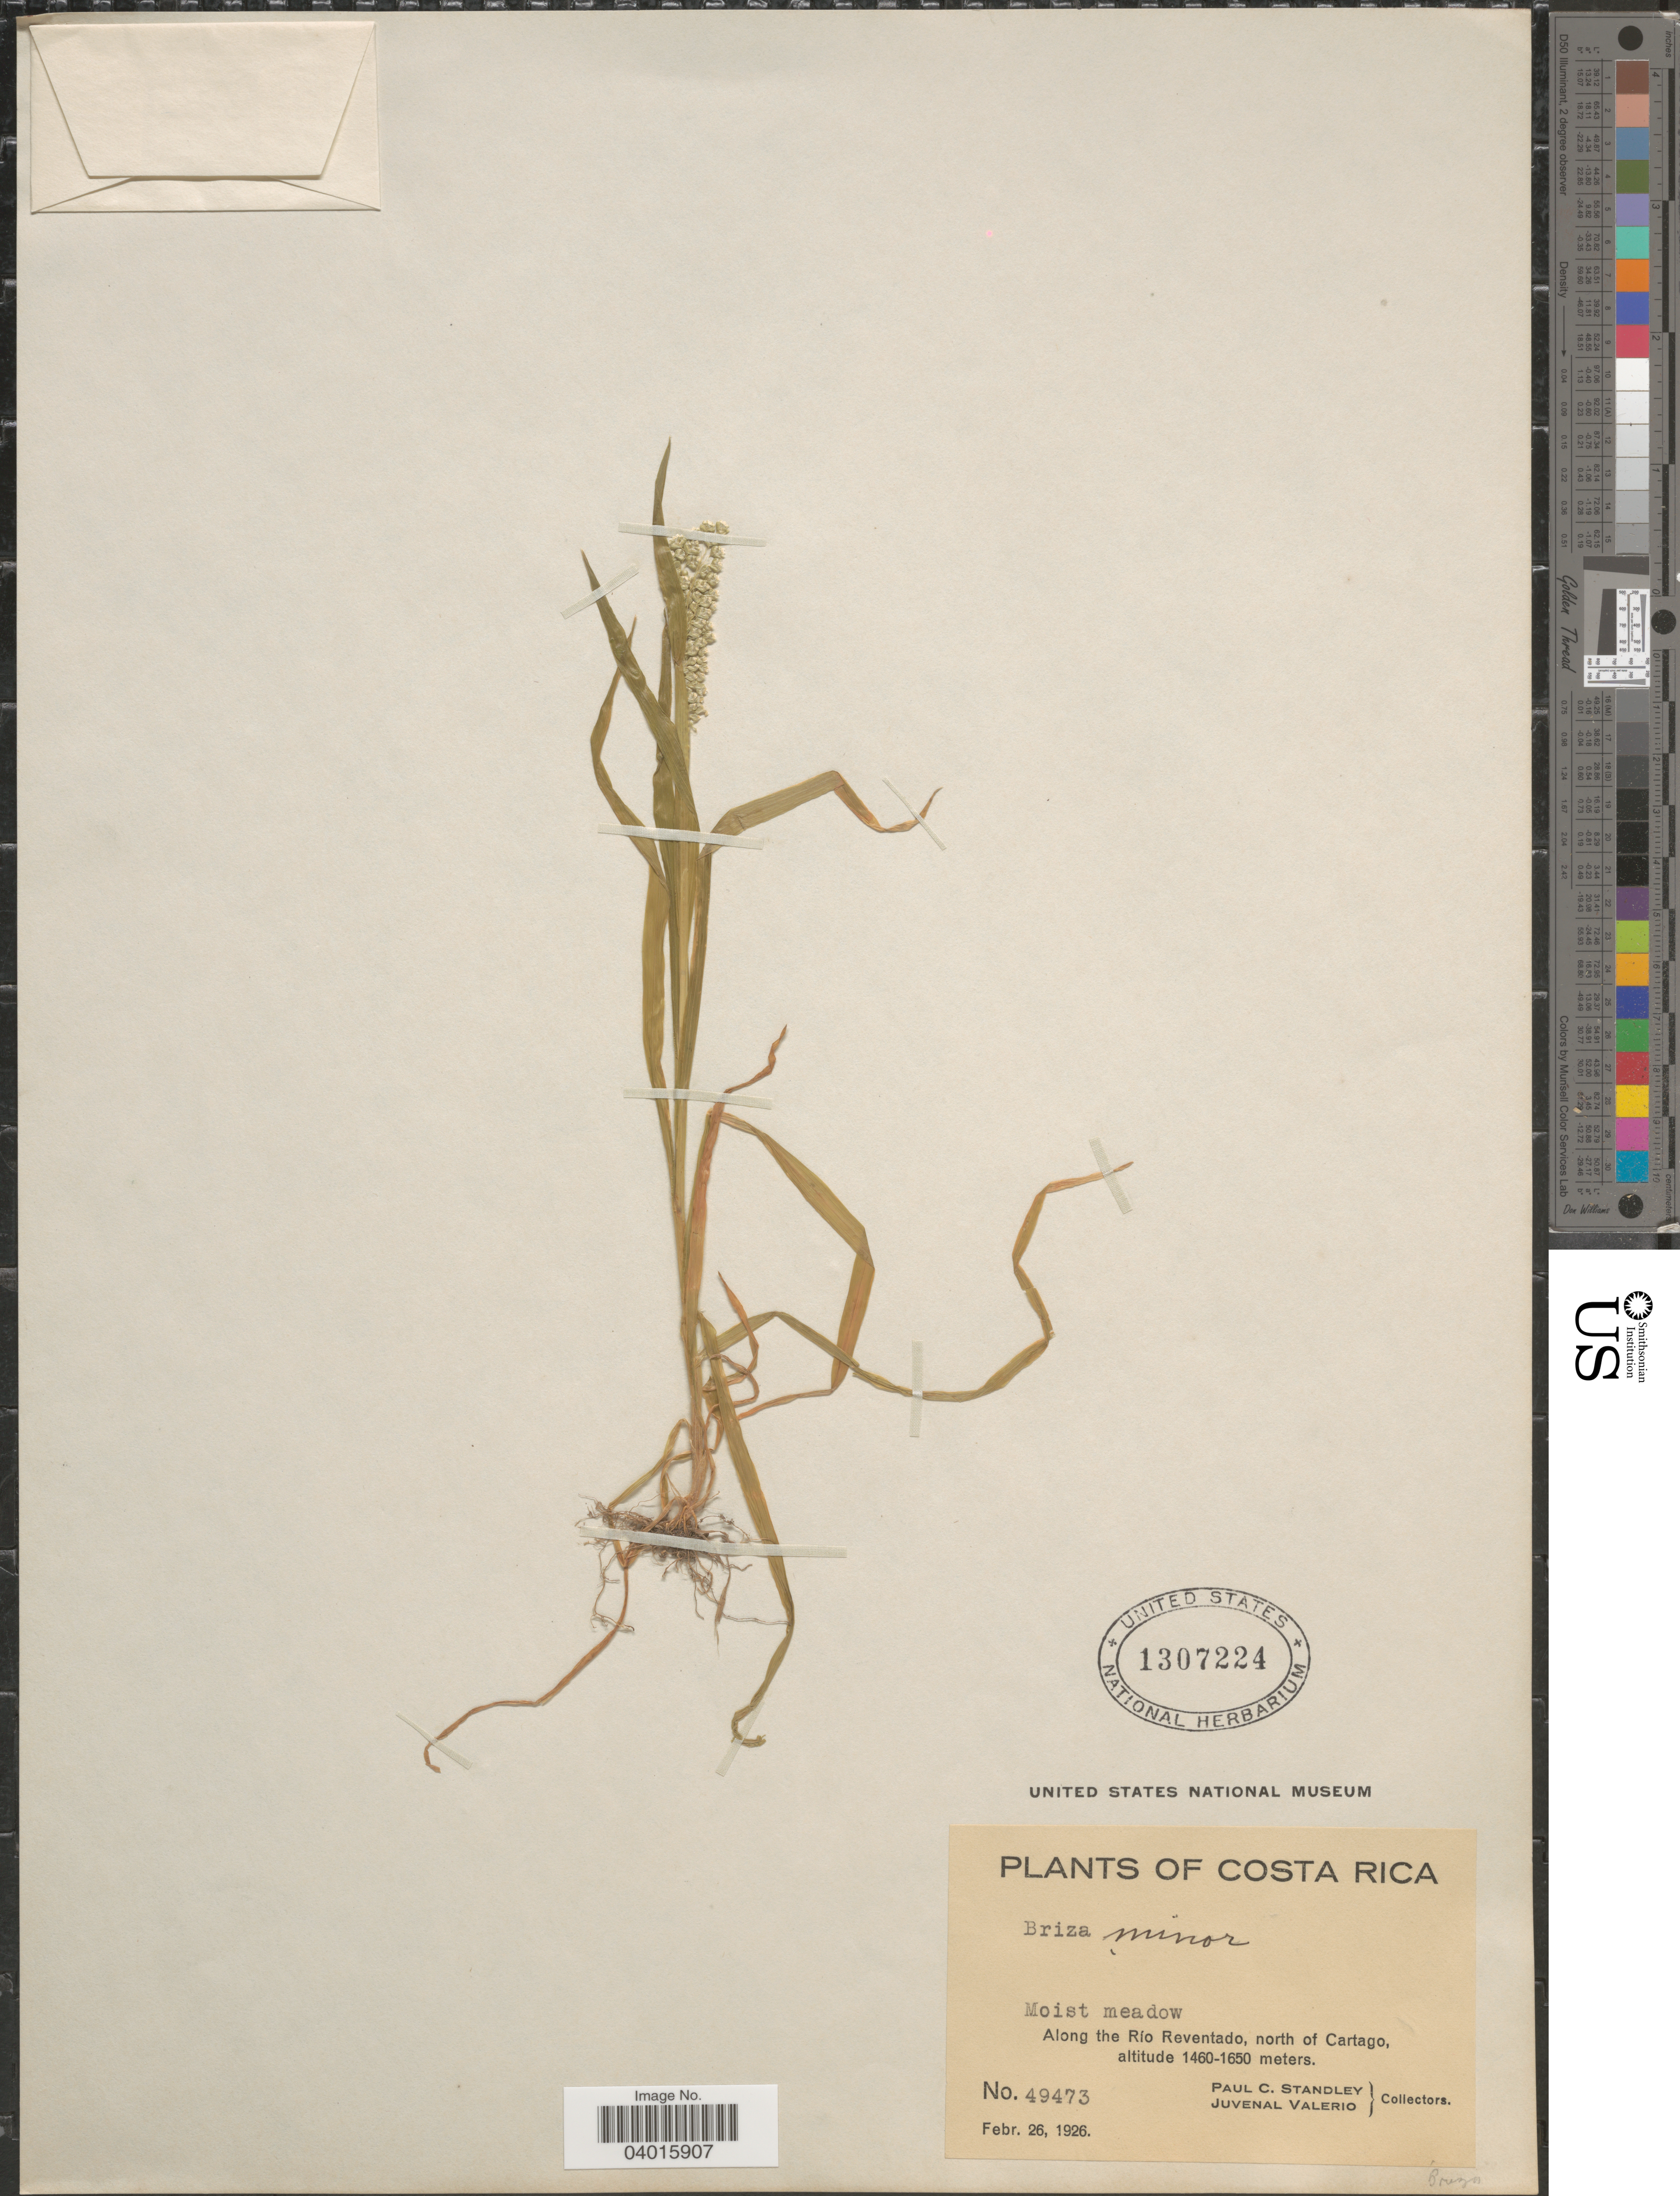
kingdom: Plantae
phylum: Tracheophyta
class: Liliopsida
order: Poales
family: Poaceae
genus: Briza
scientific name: Briza minor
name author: L.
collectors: P. C. Standley & J. Valerio R.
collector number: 49473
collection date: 1926-02-26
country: Costa Rica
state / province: Cartago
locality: Along the Río Reventado, north of Cartago.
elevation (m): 1460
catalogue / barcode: US 1307224